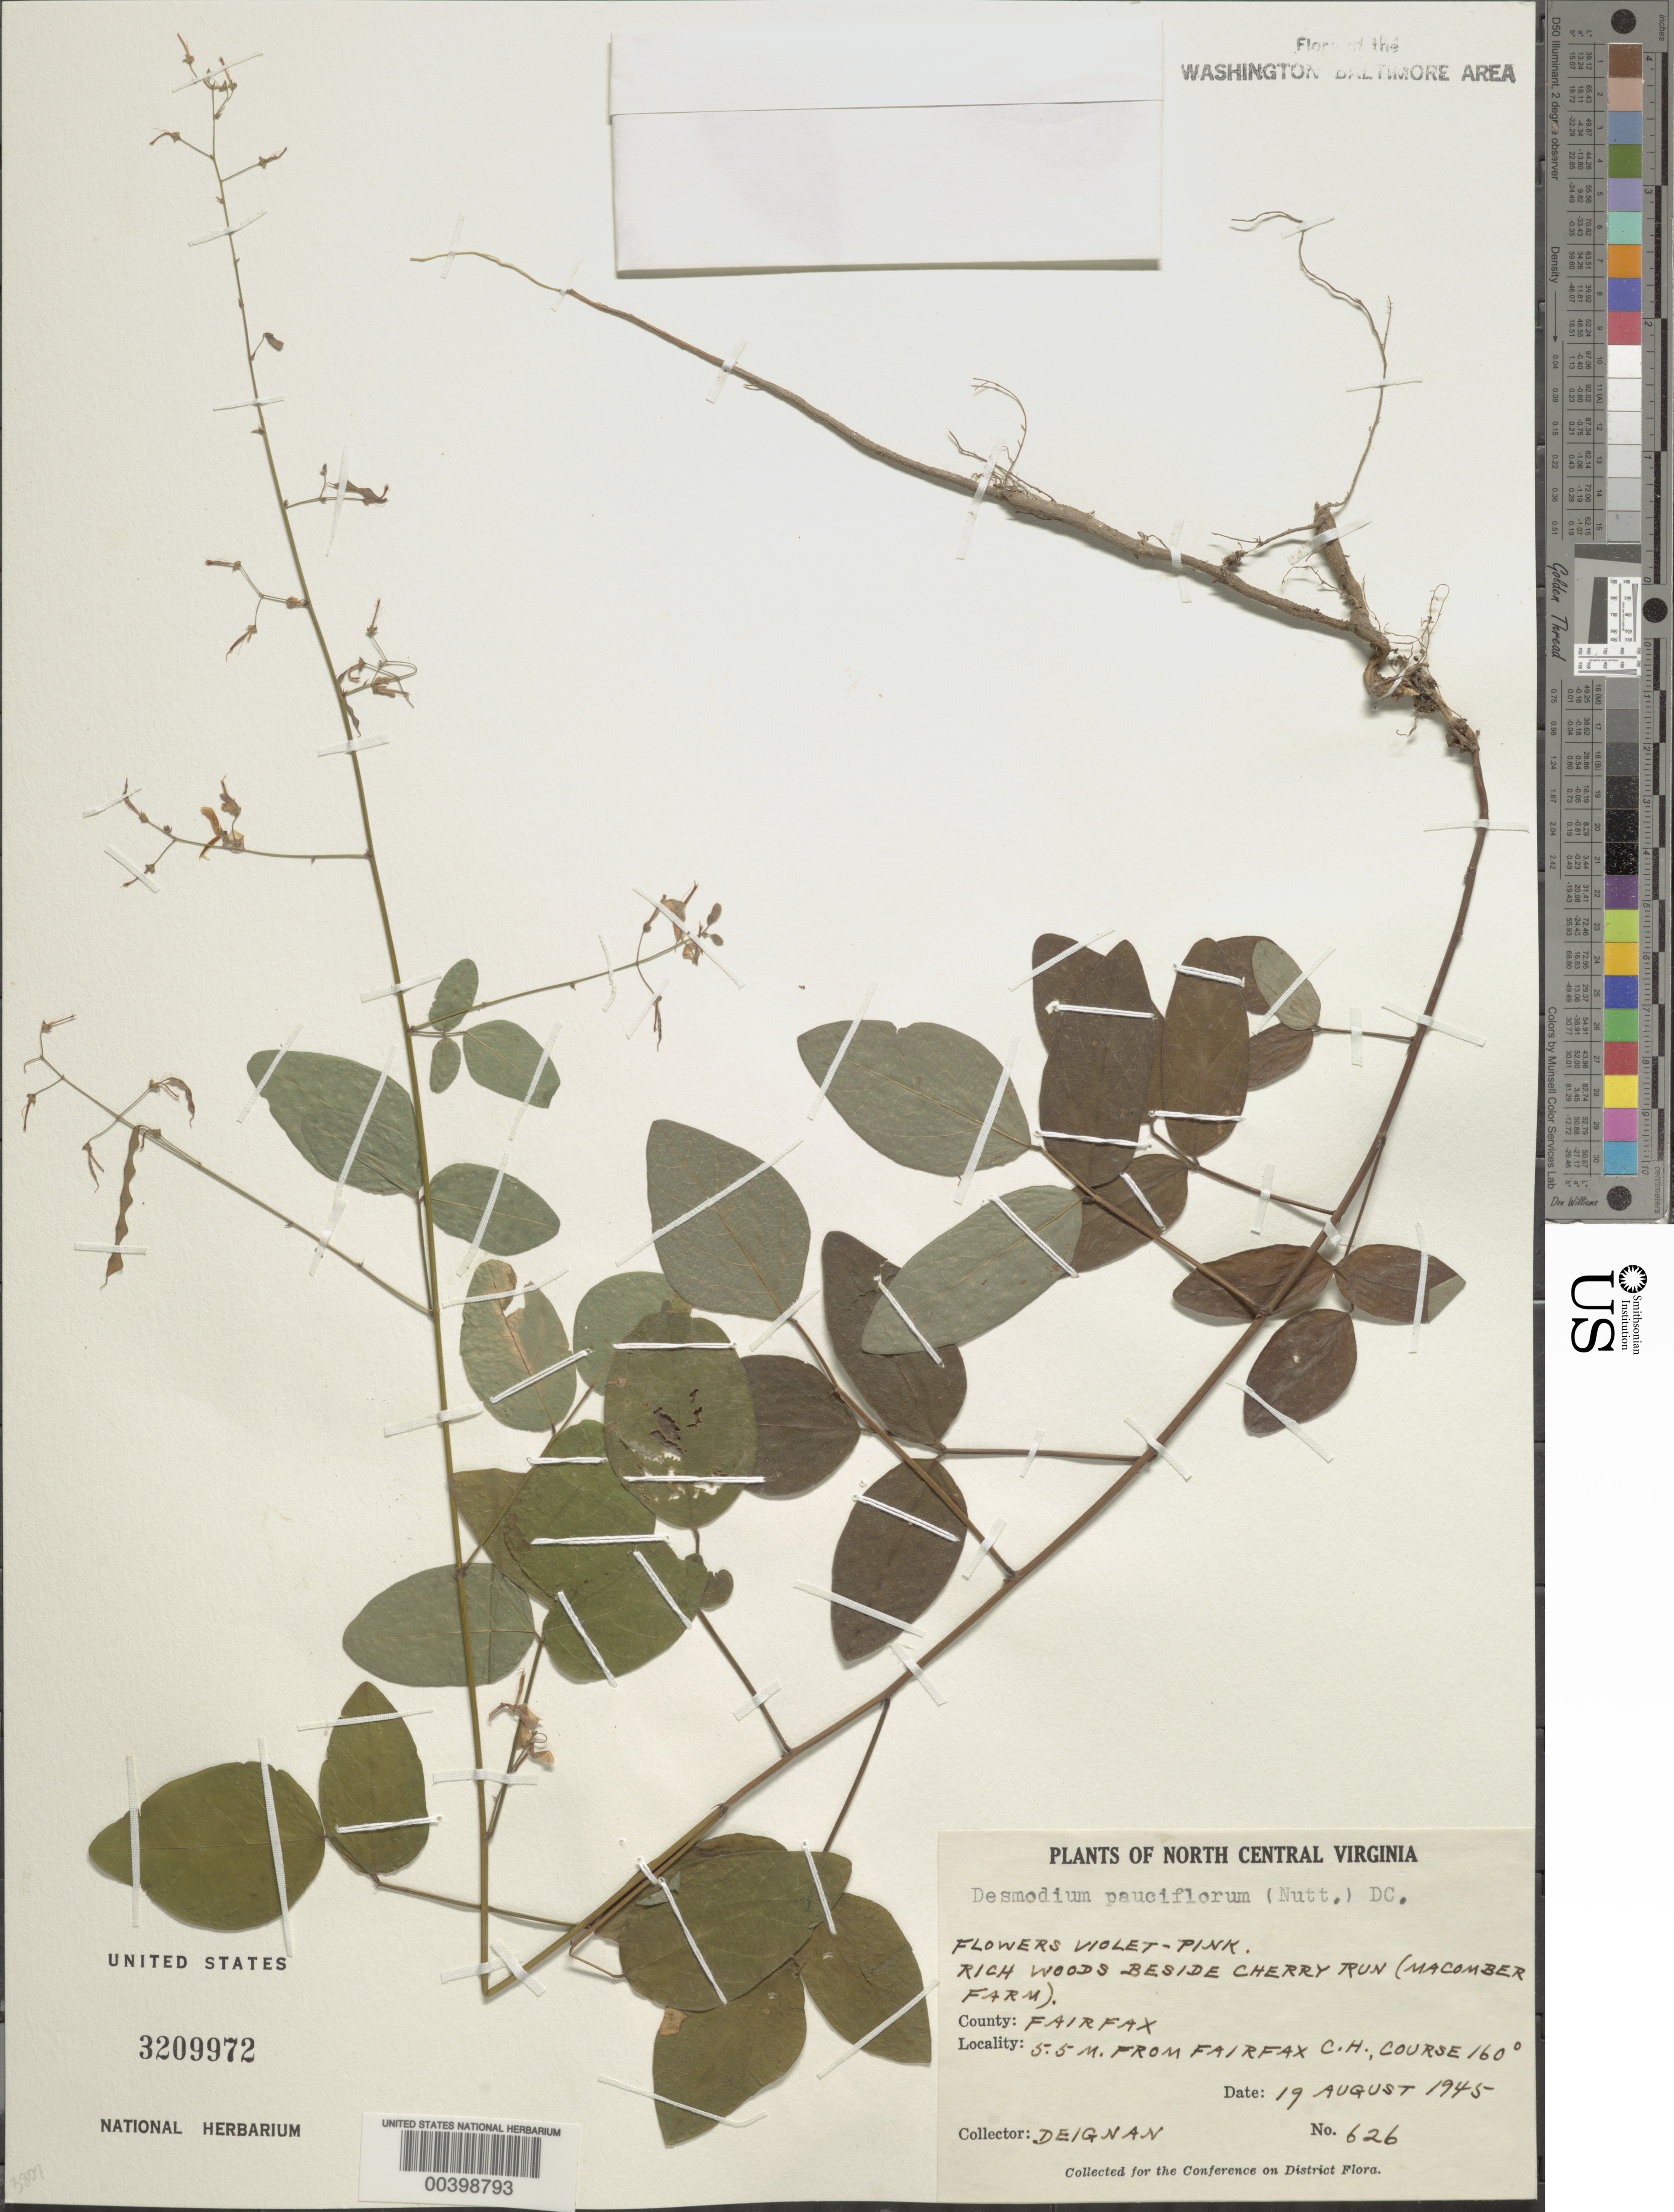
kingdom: Plantae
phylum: Tracheophyta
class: Magnoliopsida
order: Fabales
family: Fabaceae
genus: Desmodium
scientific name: Desmodium sp.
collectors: H. Deignan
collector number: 626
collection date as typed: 19 Aug 1945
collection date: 1945-08-19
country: United States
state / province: Virginia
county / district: Fairfax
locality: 5.5 mi. from Fairfax County Court House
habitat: Beside road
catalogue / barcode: US 3209972